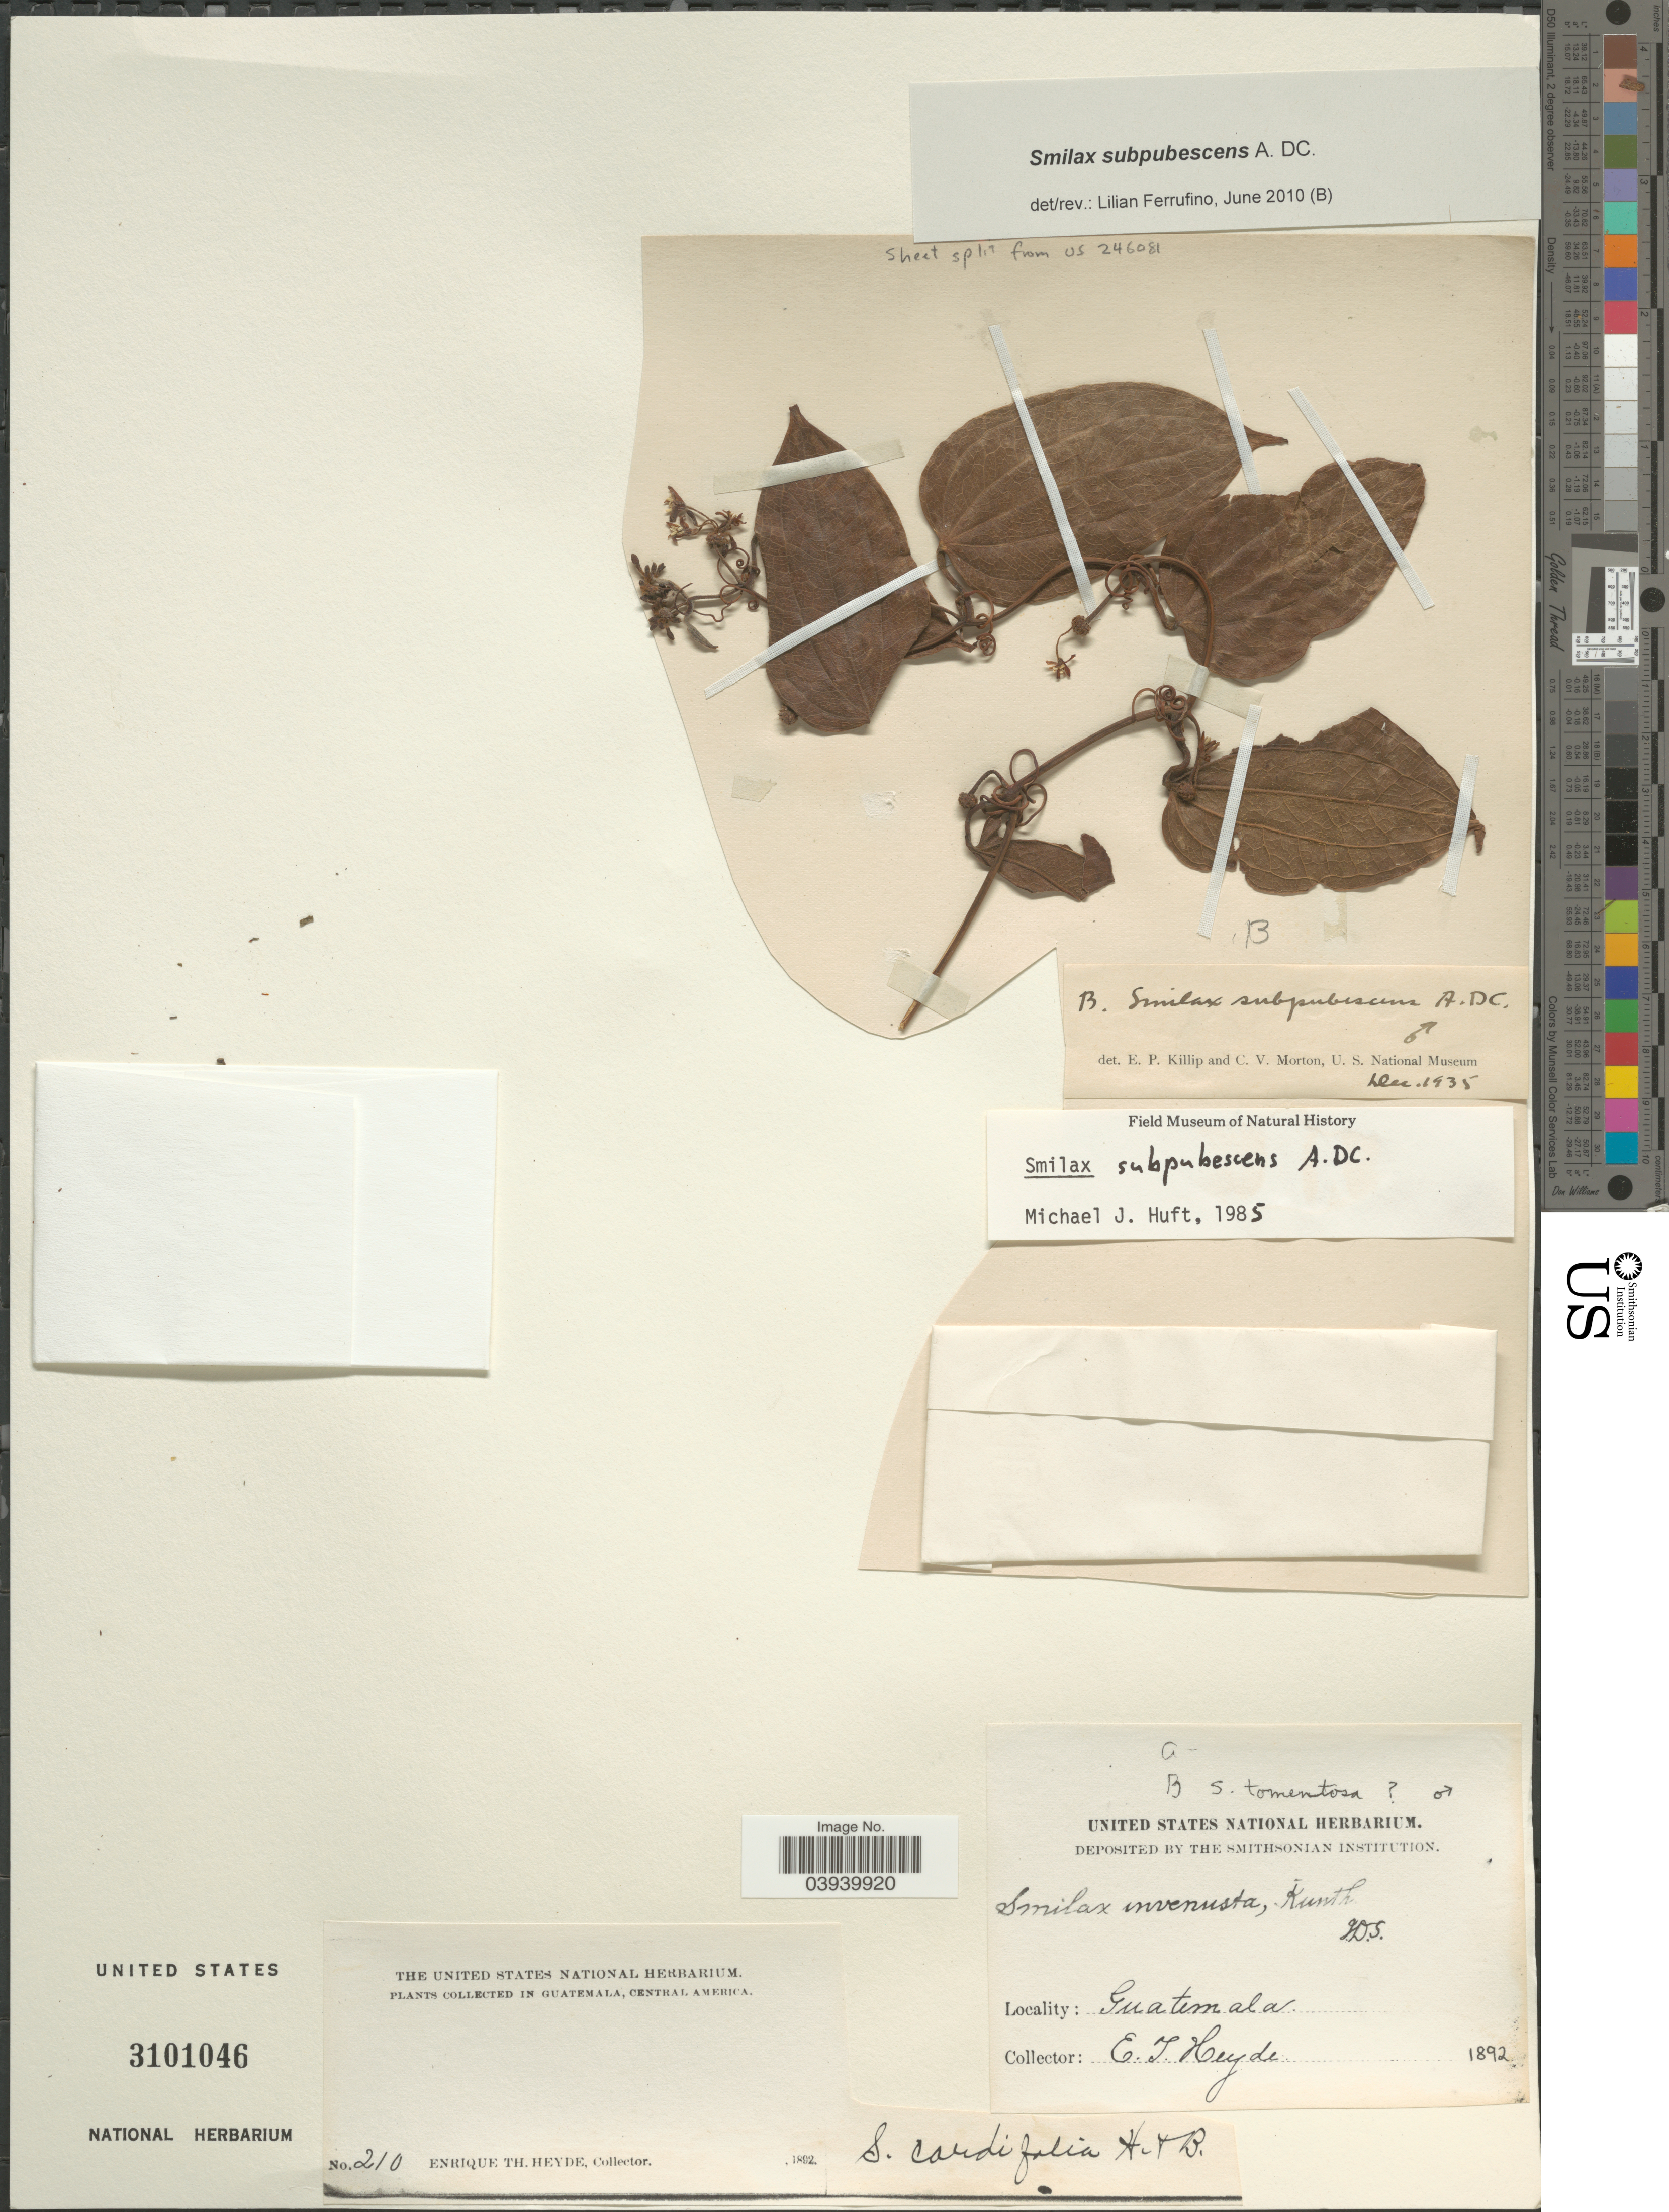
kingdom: Plantae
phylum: Tracheophyta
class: Liliopsida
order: Liliales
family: Smilacaceae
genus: Smilax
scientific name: Smilax subpubescens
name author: A. DC.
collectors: E. T. Heyde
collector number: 210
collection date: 1892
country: Guatemala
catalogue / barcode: US 3101046